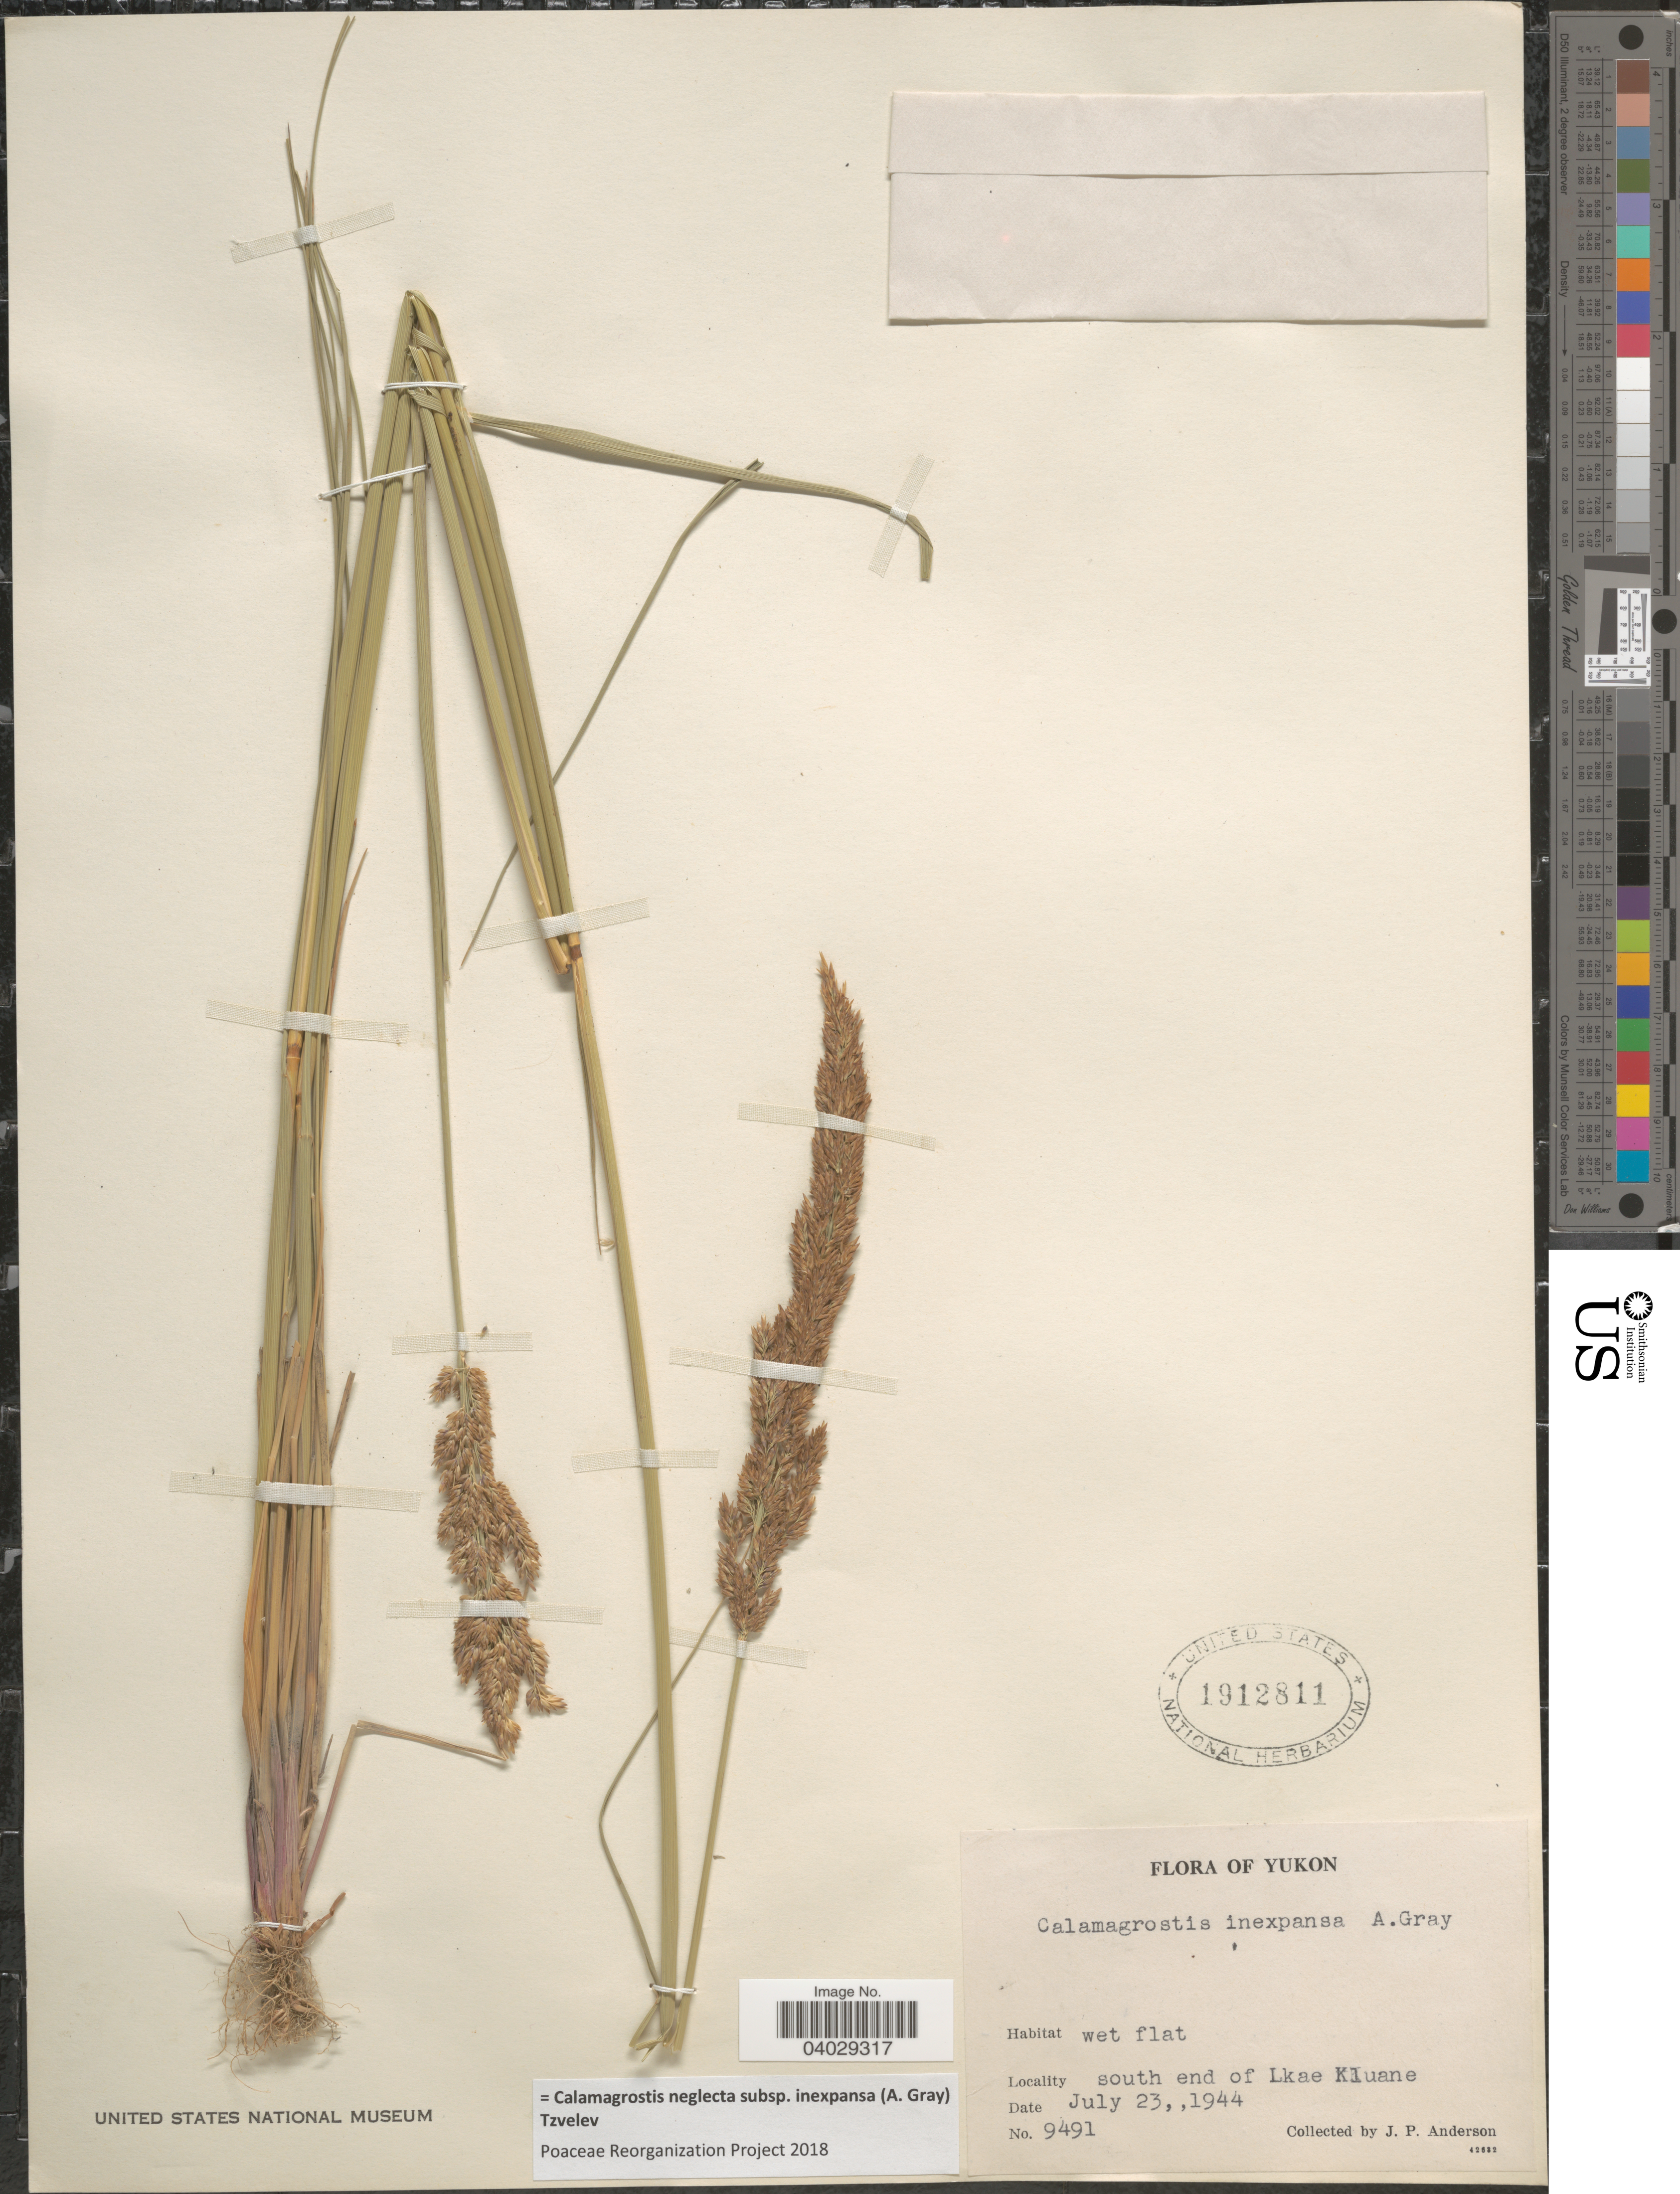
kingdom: Plantae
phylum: Tracheophyta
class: Liliopsida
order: Poales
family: Poaceae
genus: Calamagrostis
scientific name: Calamagrostis neglecta subsp. inexpansa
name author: (A. Gray) Tzvelev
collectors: J. P. Anderson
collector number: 9491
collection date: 1944-07-23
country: Canada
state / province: Yukon Territory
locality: Yukon. South end of Lkae Kluane.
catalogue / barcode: US 1912811